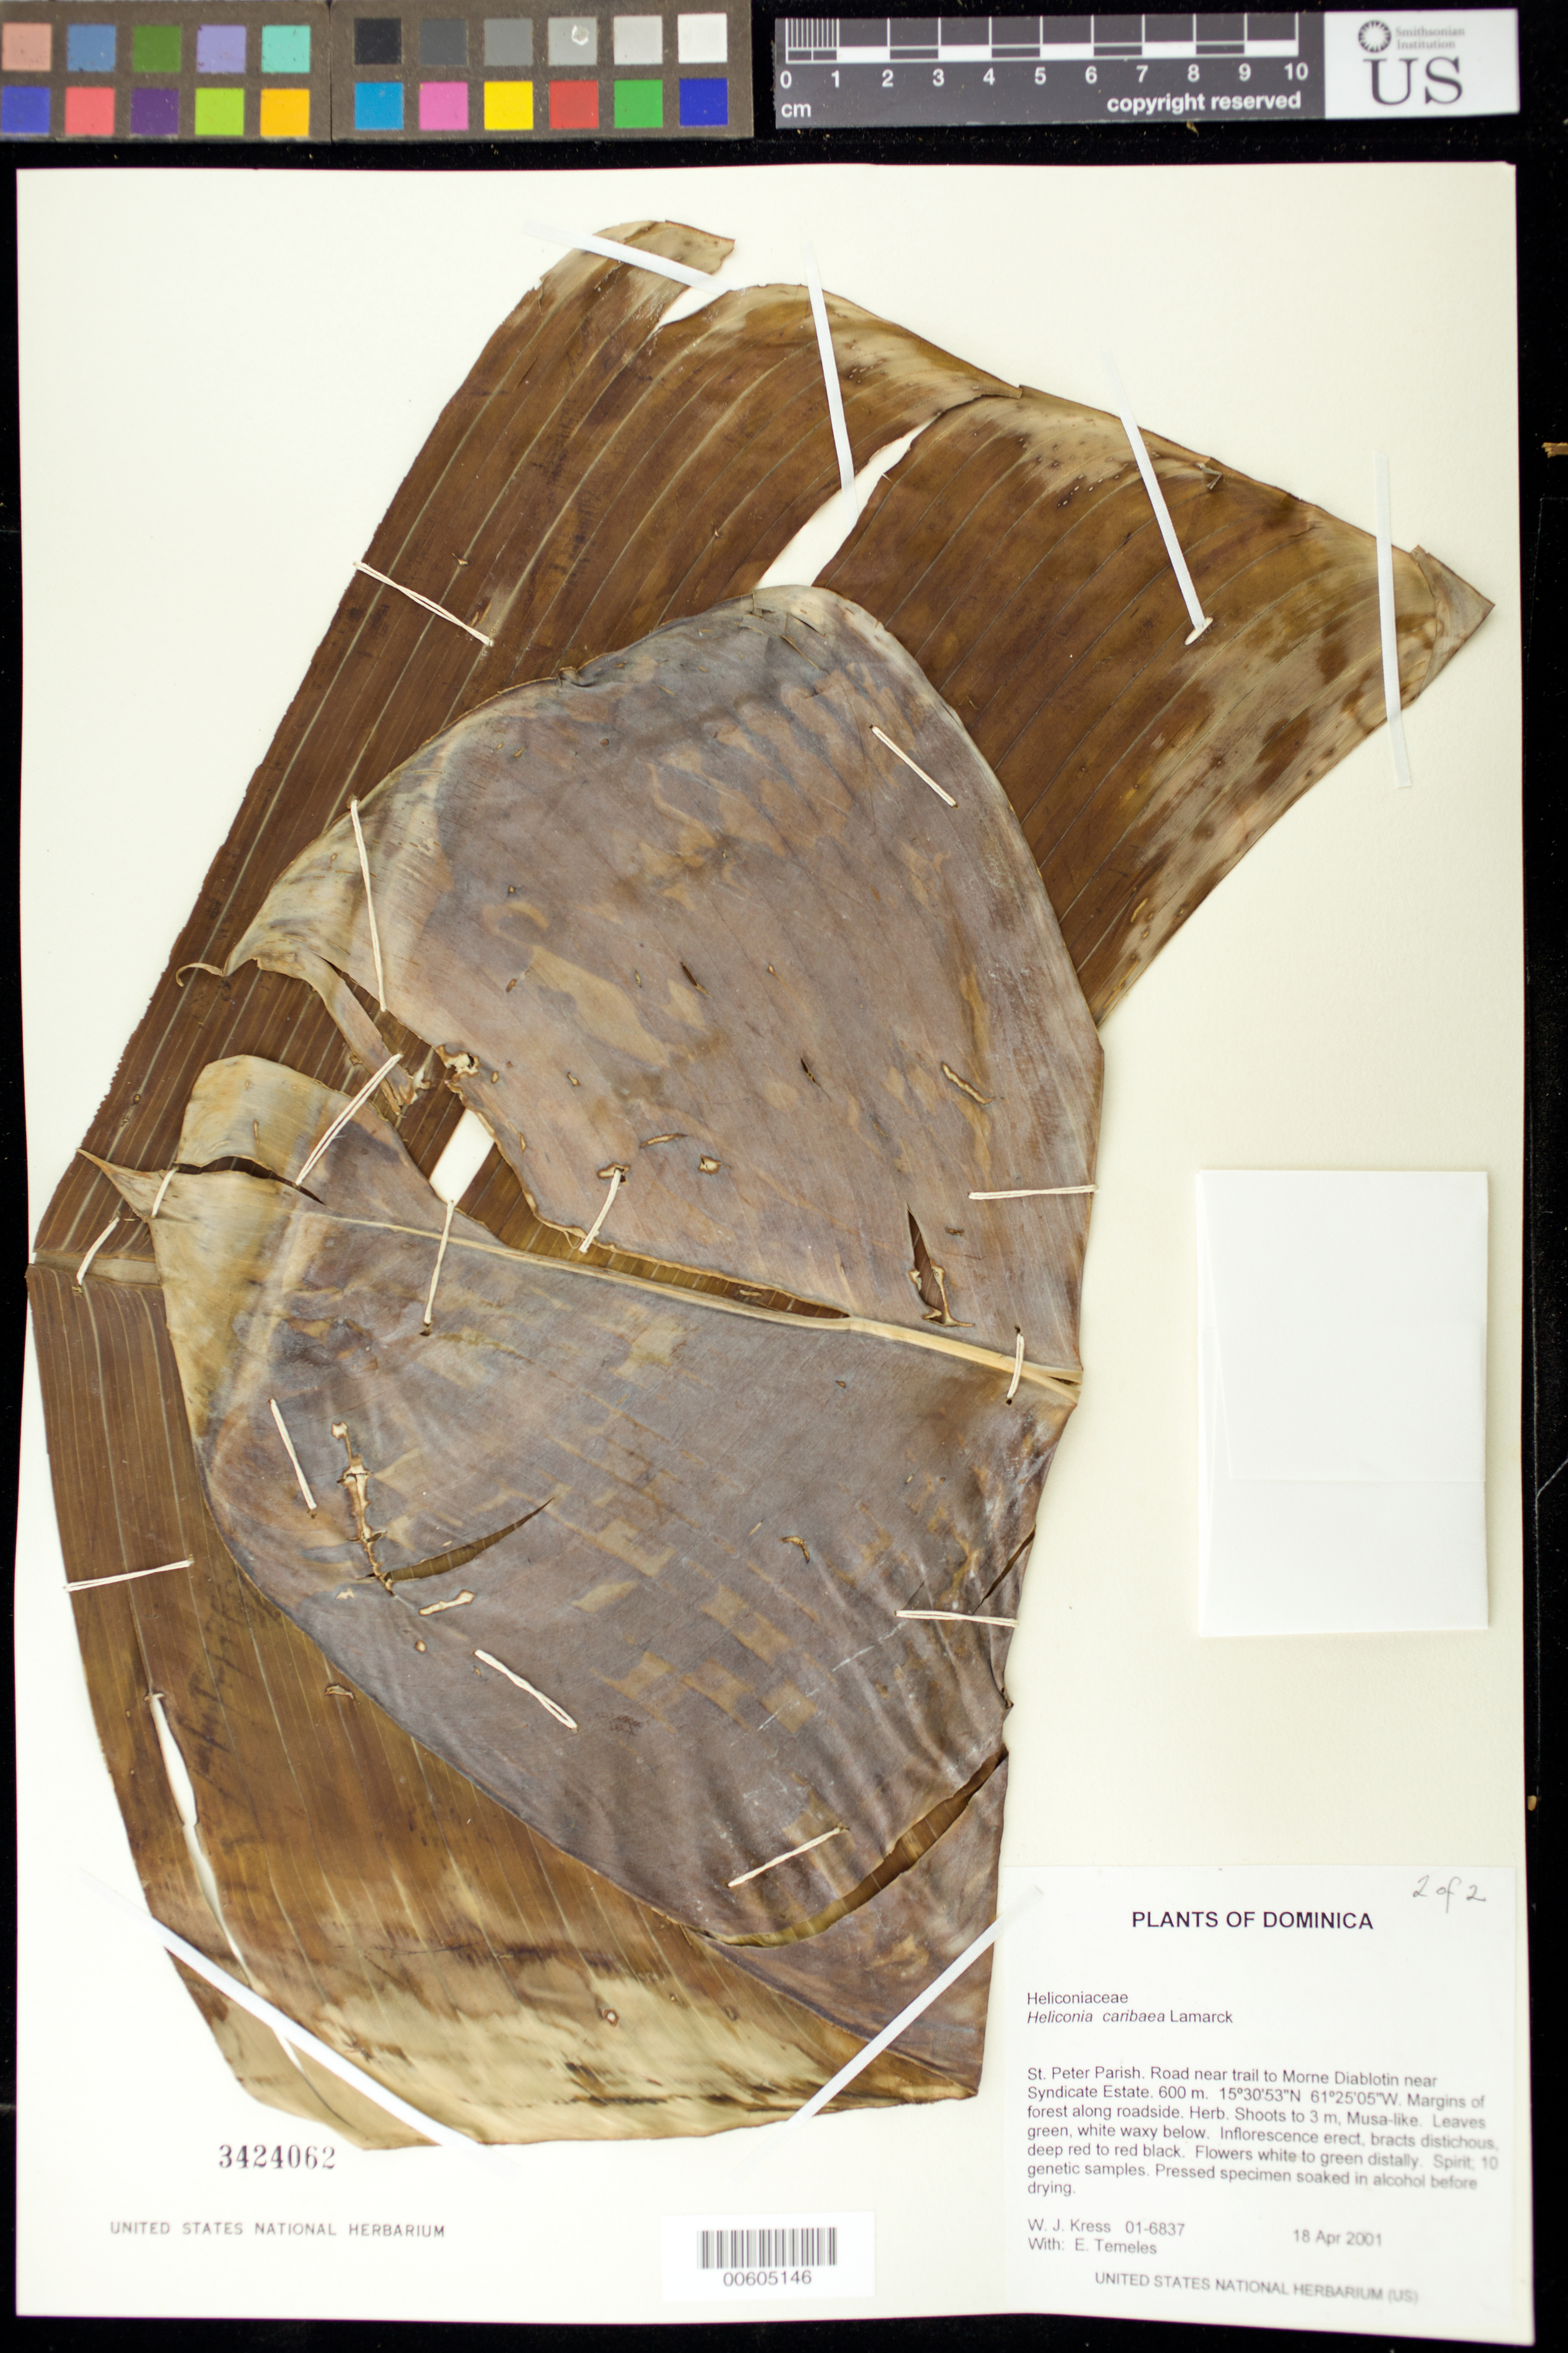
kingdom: Plantae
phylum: Tracheophyta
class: Liliopsida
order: Zingiberales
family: Heliconiaceae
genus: Heliconia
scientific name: Heliconia caribaea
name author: Lam.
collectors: W. J. Kress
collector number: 01-6837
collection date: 2001-04-18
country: Dominica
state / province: St. Peter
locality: Road near trail to Morne Diablotin near Syndicate Estate.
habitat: Margins of forest along roadside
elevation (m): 600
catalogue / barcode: US 3424062